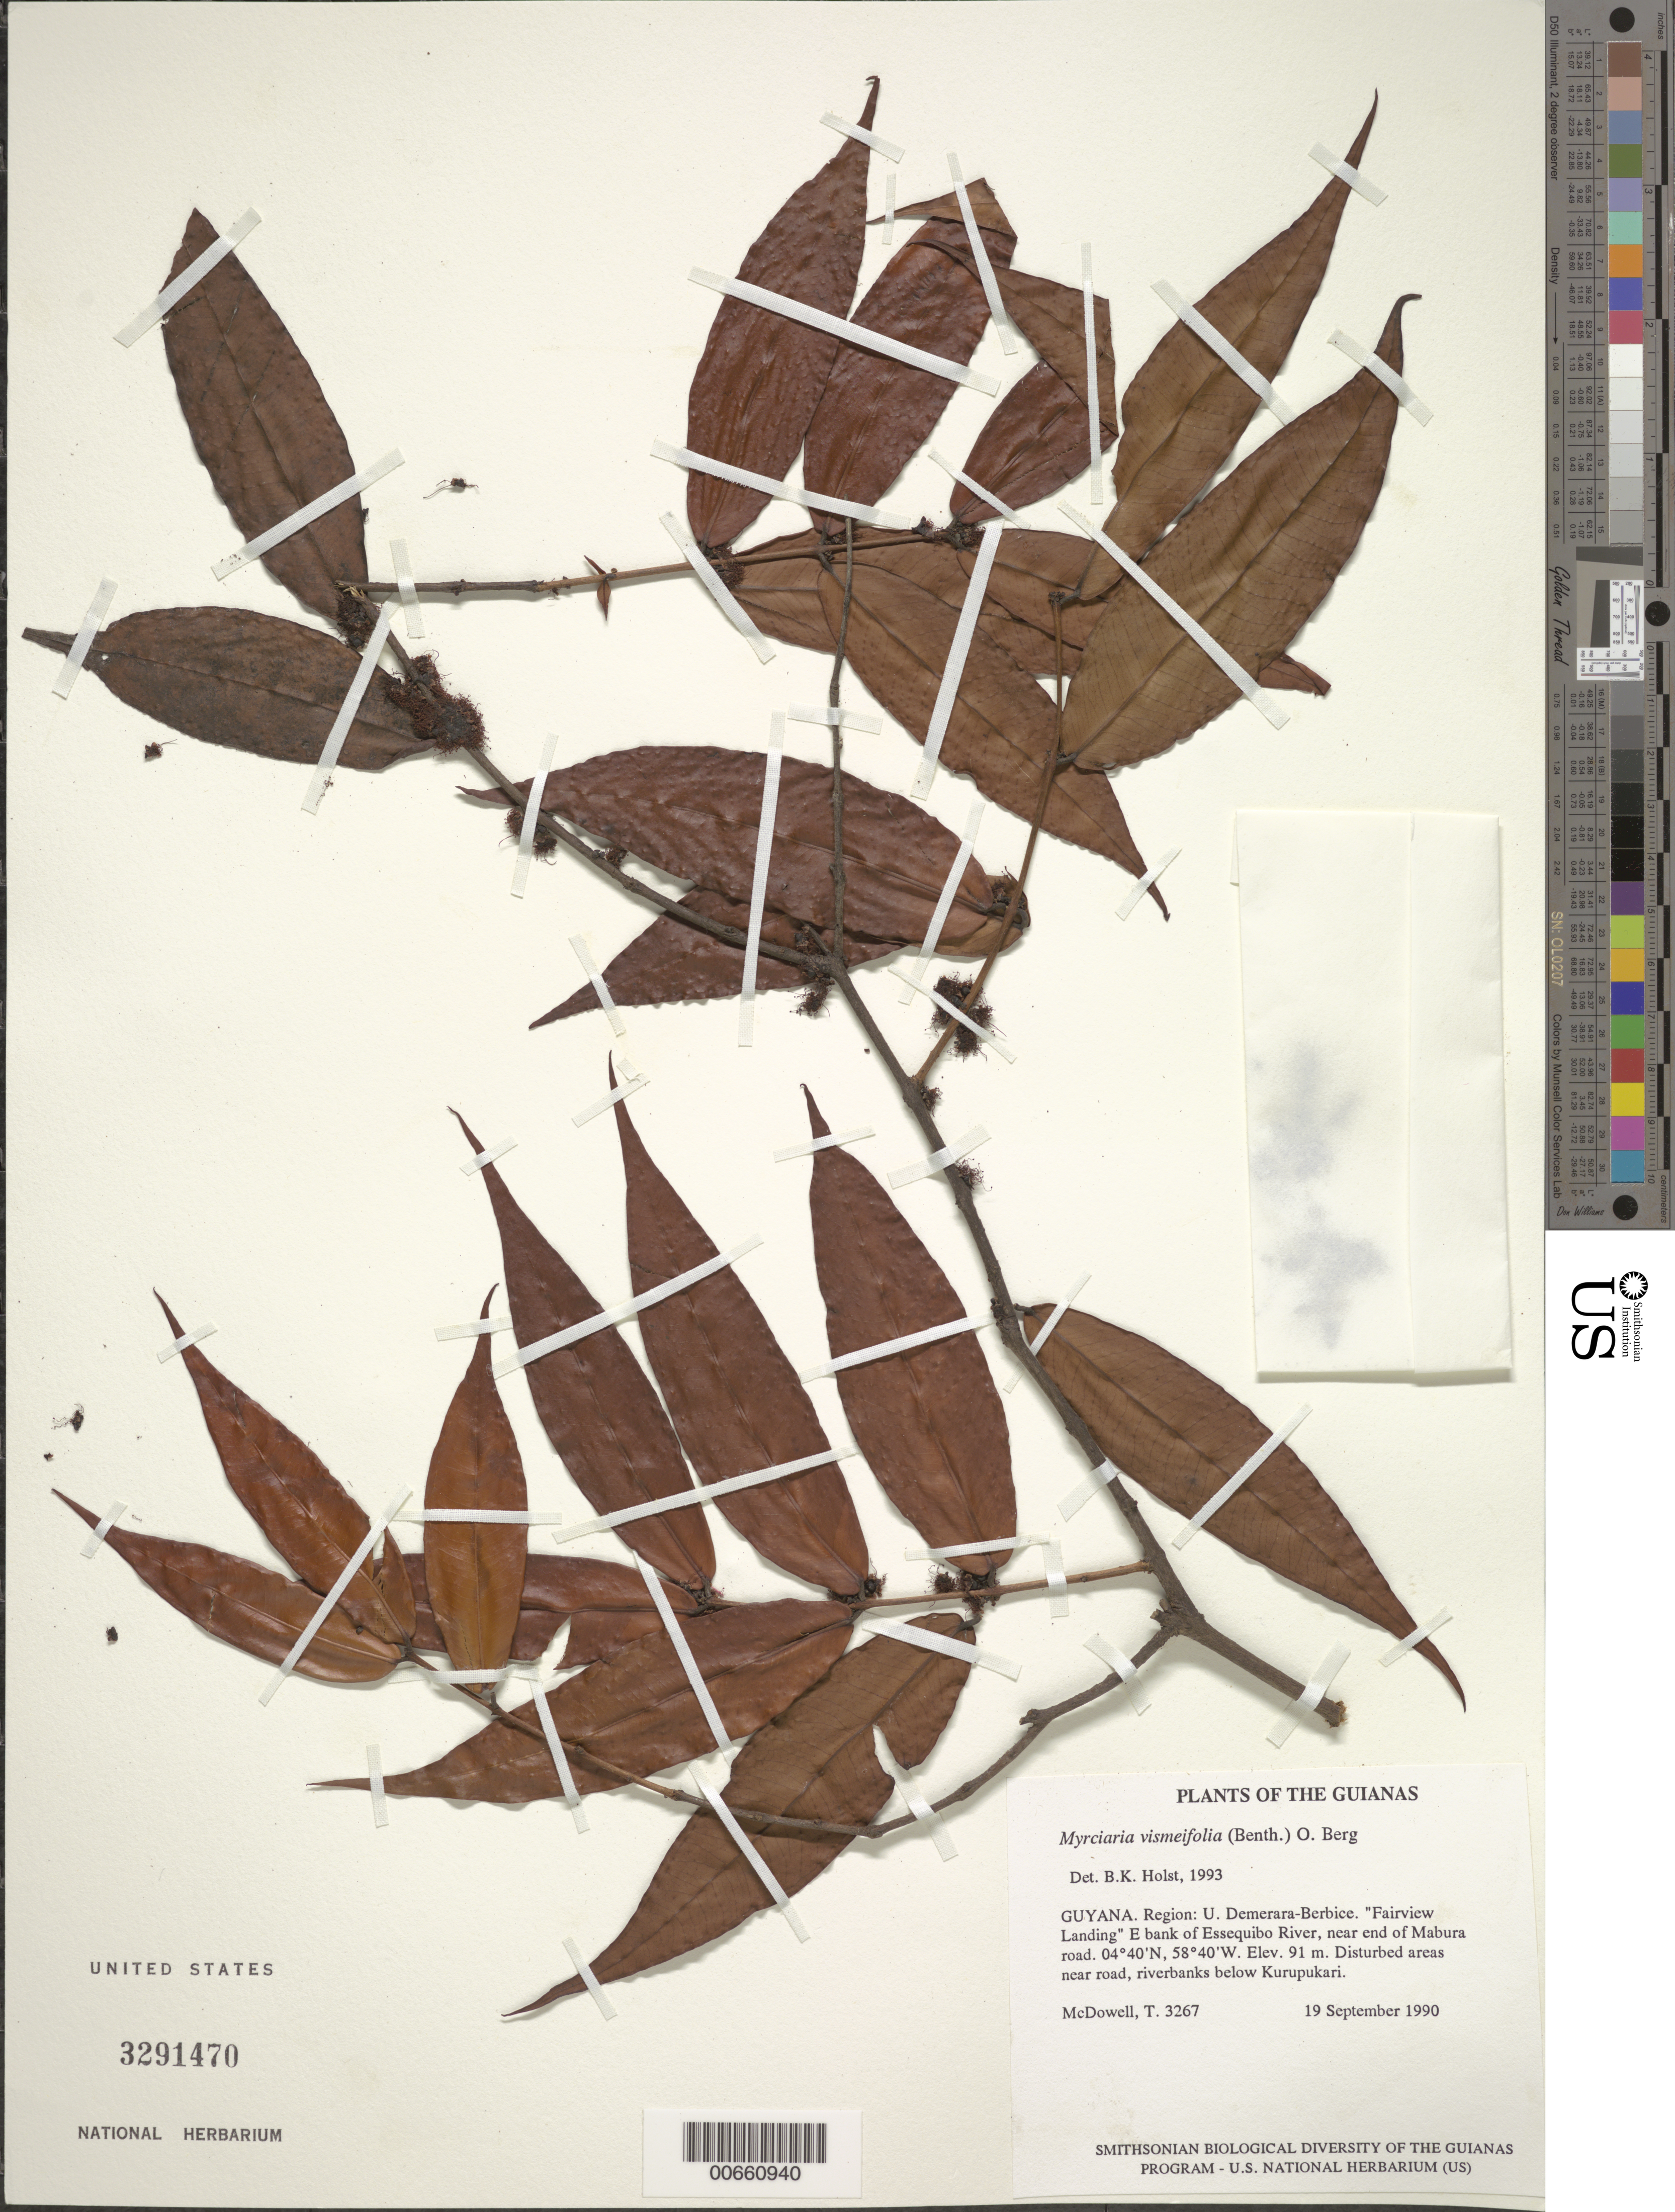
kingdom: Plantae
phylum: Tracheophyta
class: Magnoliopsida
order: Myrtales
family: Myrtaceae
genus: Myrciaria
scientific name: Myrciaria vismiifolia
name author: (Benth.) O. Berg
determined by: Holst, Bruce K.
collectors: T. McDowell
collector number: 3267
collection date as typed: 19 September 1990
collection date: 1990-09-19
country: Guyana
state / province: U. Demerara-Berbice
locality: "Fairview Landing" E bank of Essequibo River, near end of Mabura road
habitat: Disturbed areas near road, riverbanks below Kurupukari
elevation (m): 91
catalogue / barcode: US 3291470